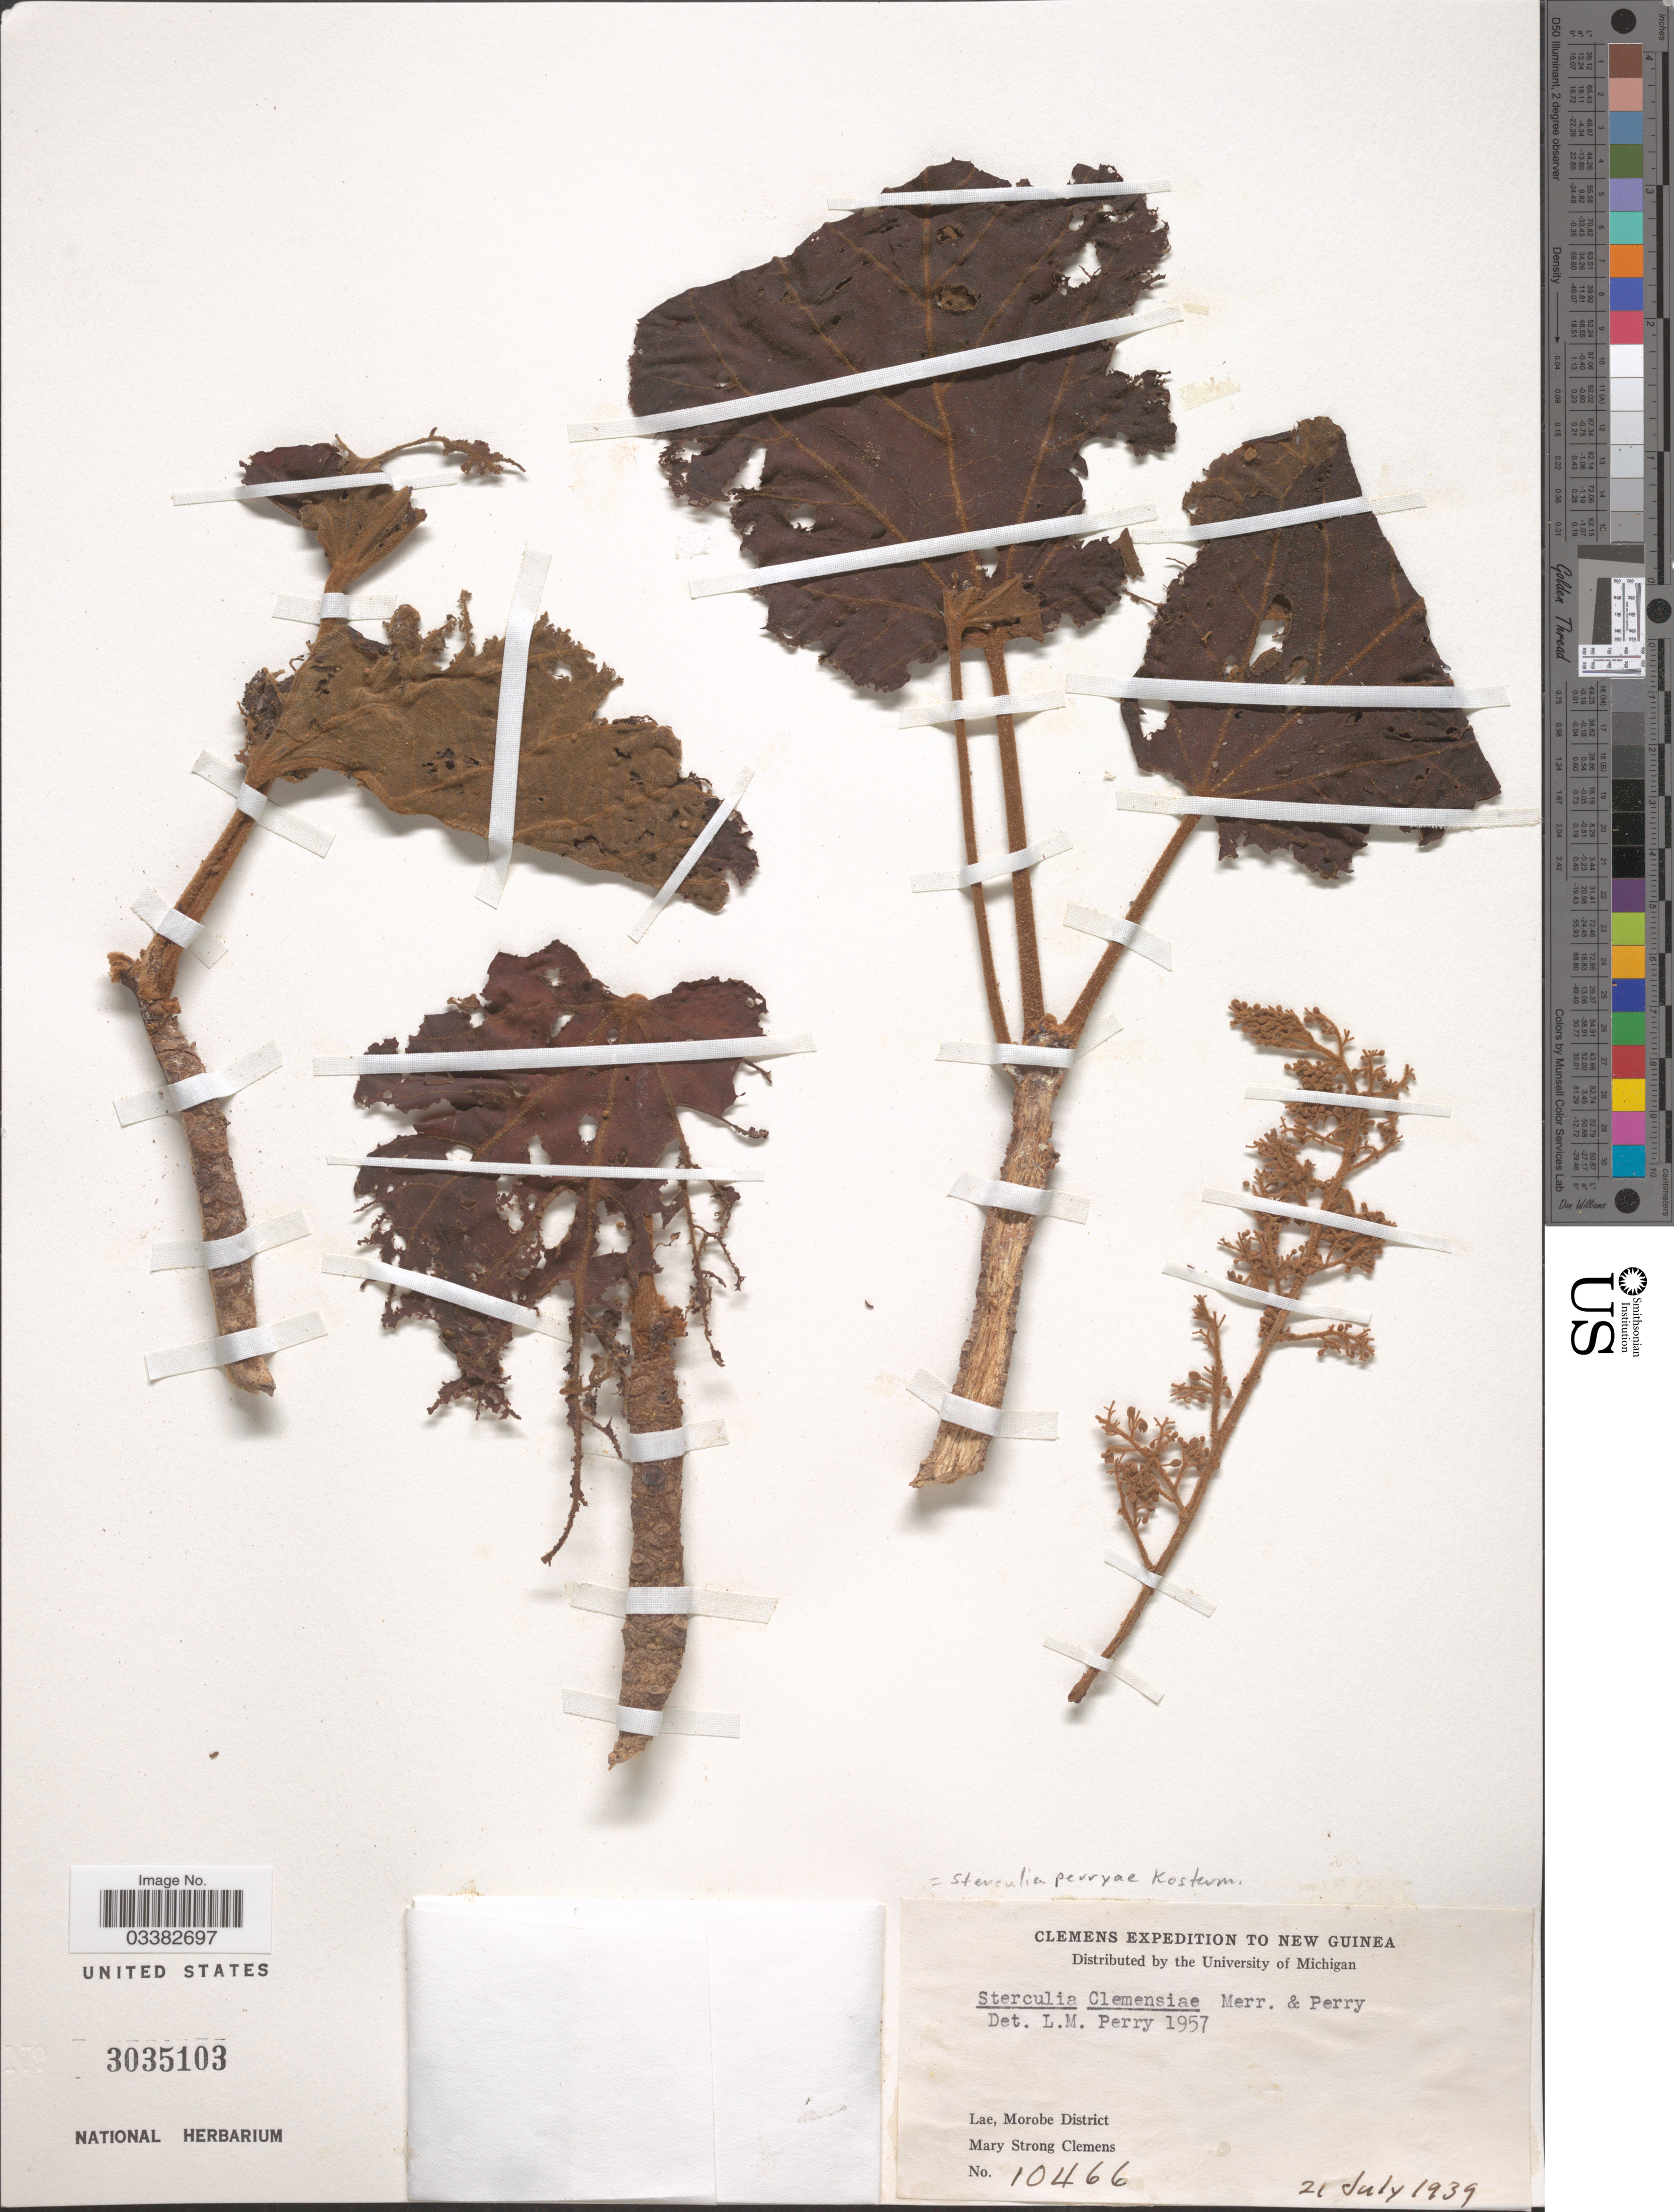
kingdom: Plantae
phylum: Tracheophyta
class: Magnoliopsida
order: Malvales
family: Malvaceae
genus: Sterculia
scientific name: Sterculia perryae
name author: Kosterm.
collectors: M. S. Clemens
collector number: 10466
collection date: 1939-07-21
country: Papua New Guinea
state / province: Morobe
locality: New Guinea. Lae, Morobe District.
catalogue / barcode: US 3035103